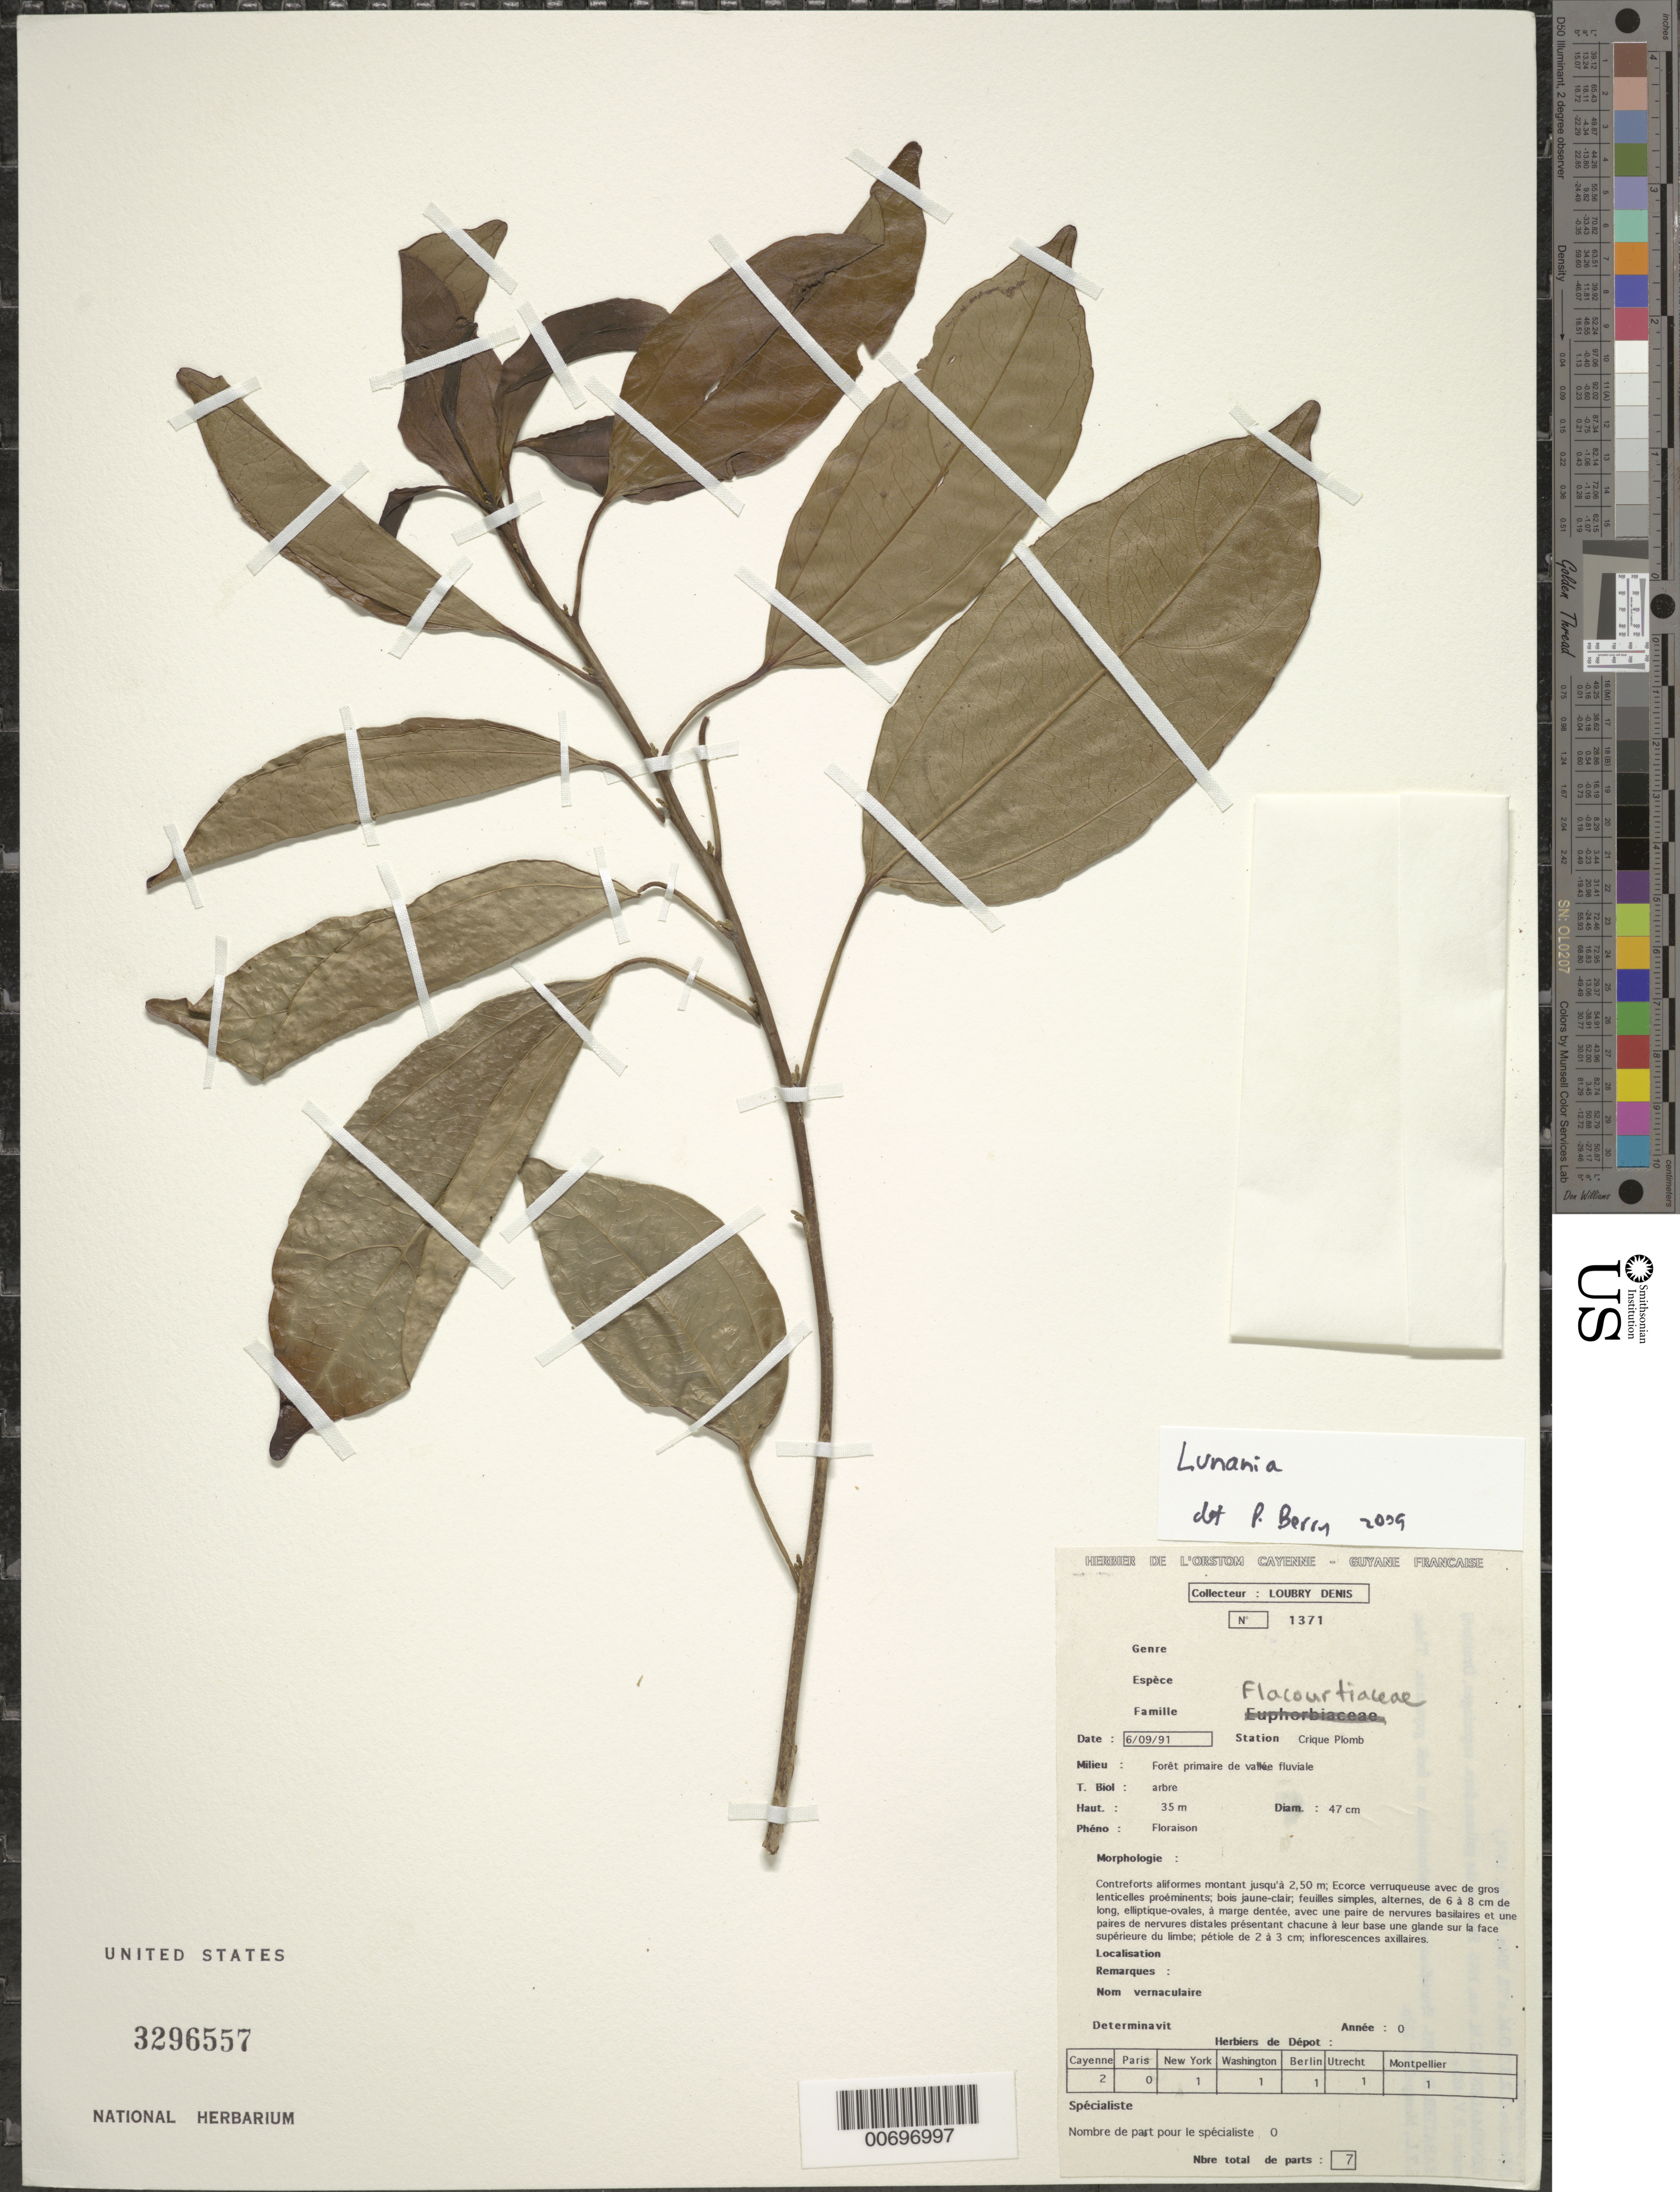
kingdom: Plantae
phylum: Tracheophyta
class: Magnoliopsida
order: Malpighiales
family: Salicaceae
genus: Lunania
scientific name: Lunania sp.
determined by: Berry, P. E., (WIS), University of Wisconsin - Madison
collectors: D. Loubry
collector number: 1371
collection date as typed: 6-Sep-91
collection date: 1991-09-06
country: French Guiana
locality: Crique Plomb, Bassin du Sinnamary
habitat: Forêt primaire de vallée fluviale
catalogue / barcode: US 3296557